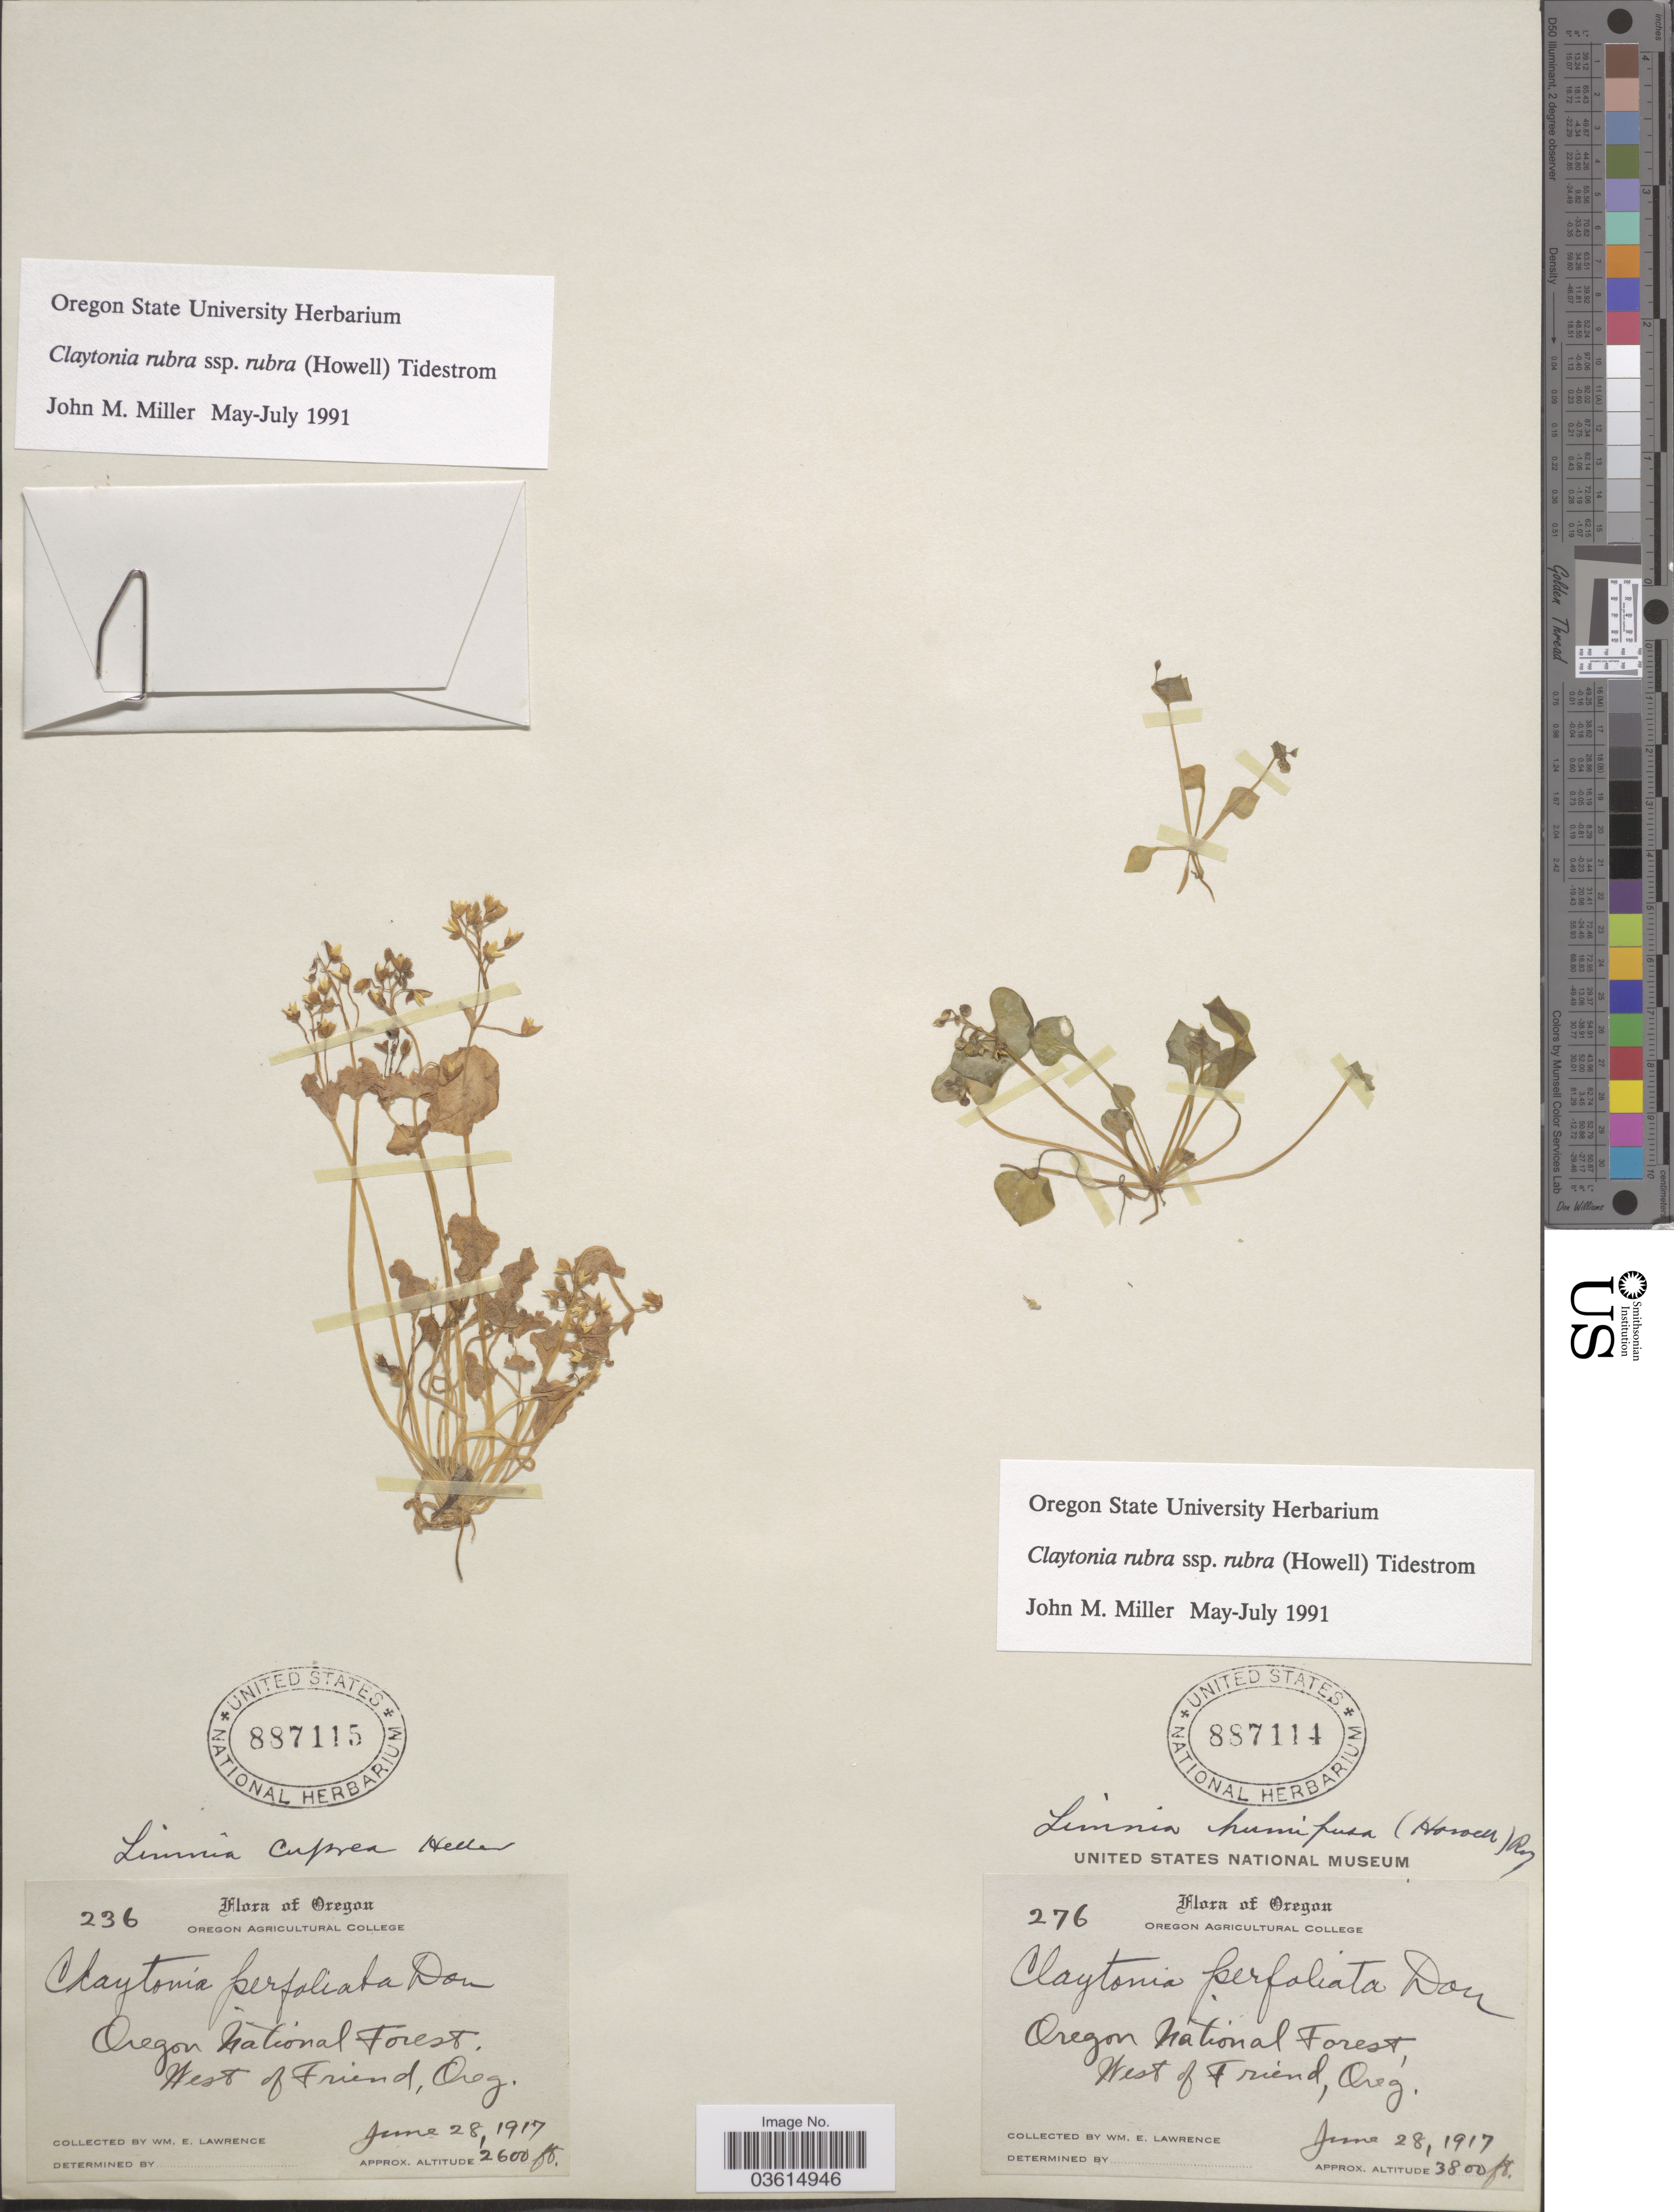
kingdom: Plantae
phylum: Tracheophyta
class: Magnoliopsida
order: Caryophyllales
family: Montiaceae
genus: Claytonia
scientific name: Claytonia rubra subsp. rubra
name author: (Howell) Tidestr.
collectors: W. Lawrence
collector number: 236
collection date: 1917-06-28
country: United States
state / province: Oregon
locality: Oregon National Forest. West of Friend.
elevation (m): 792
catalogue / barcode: US 887115